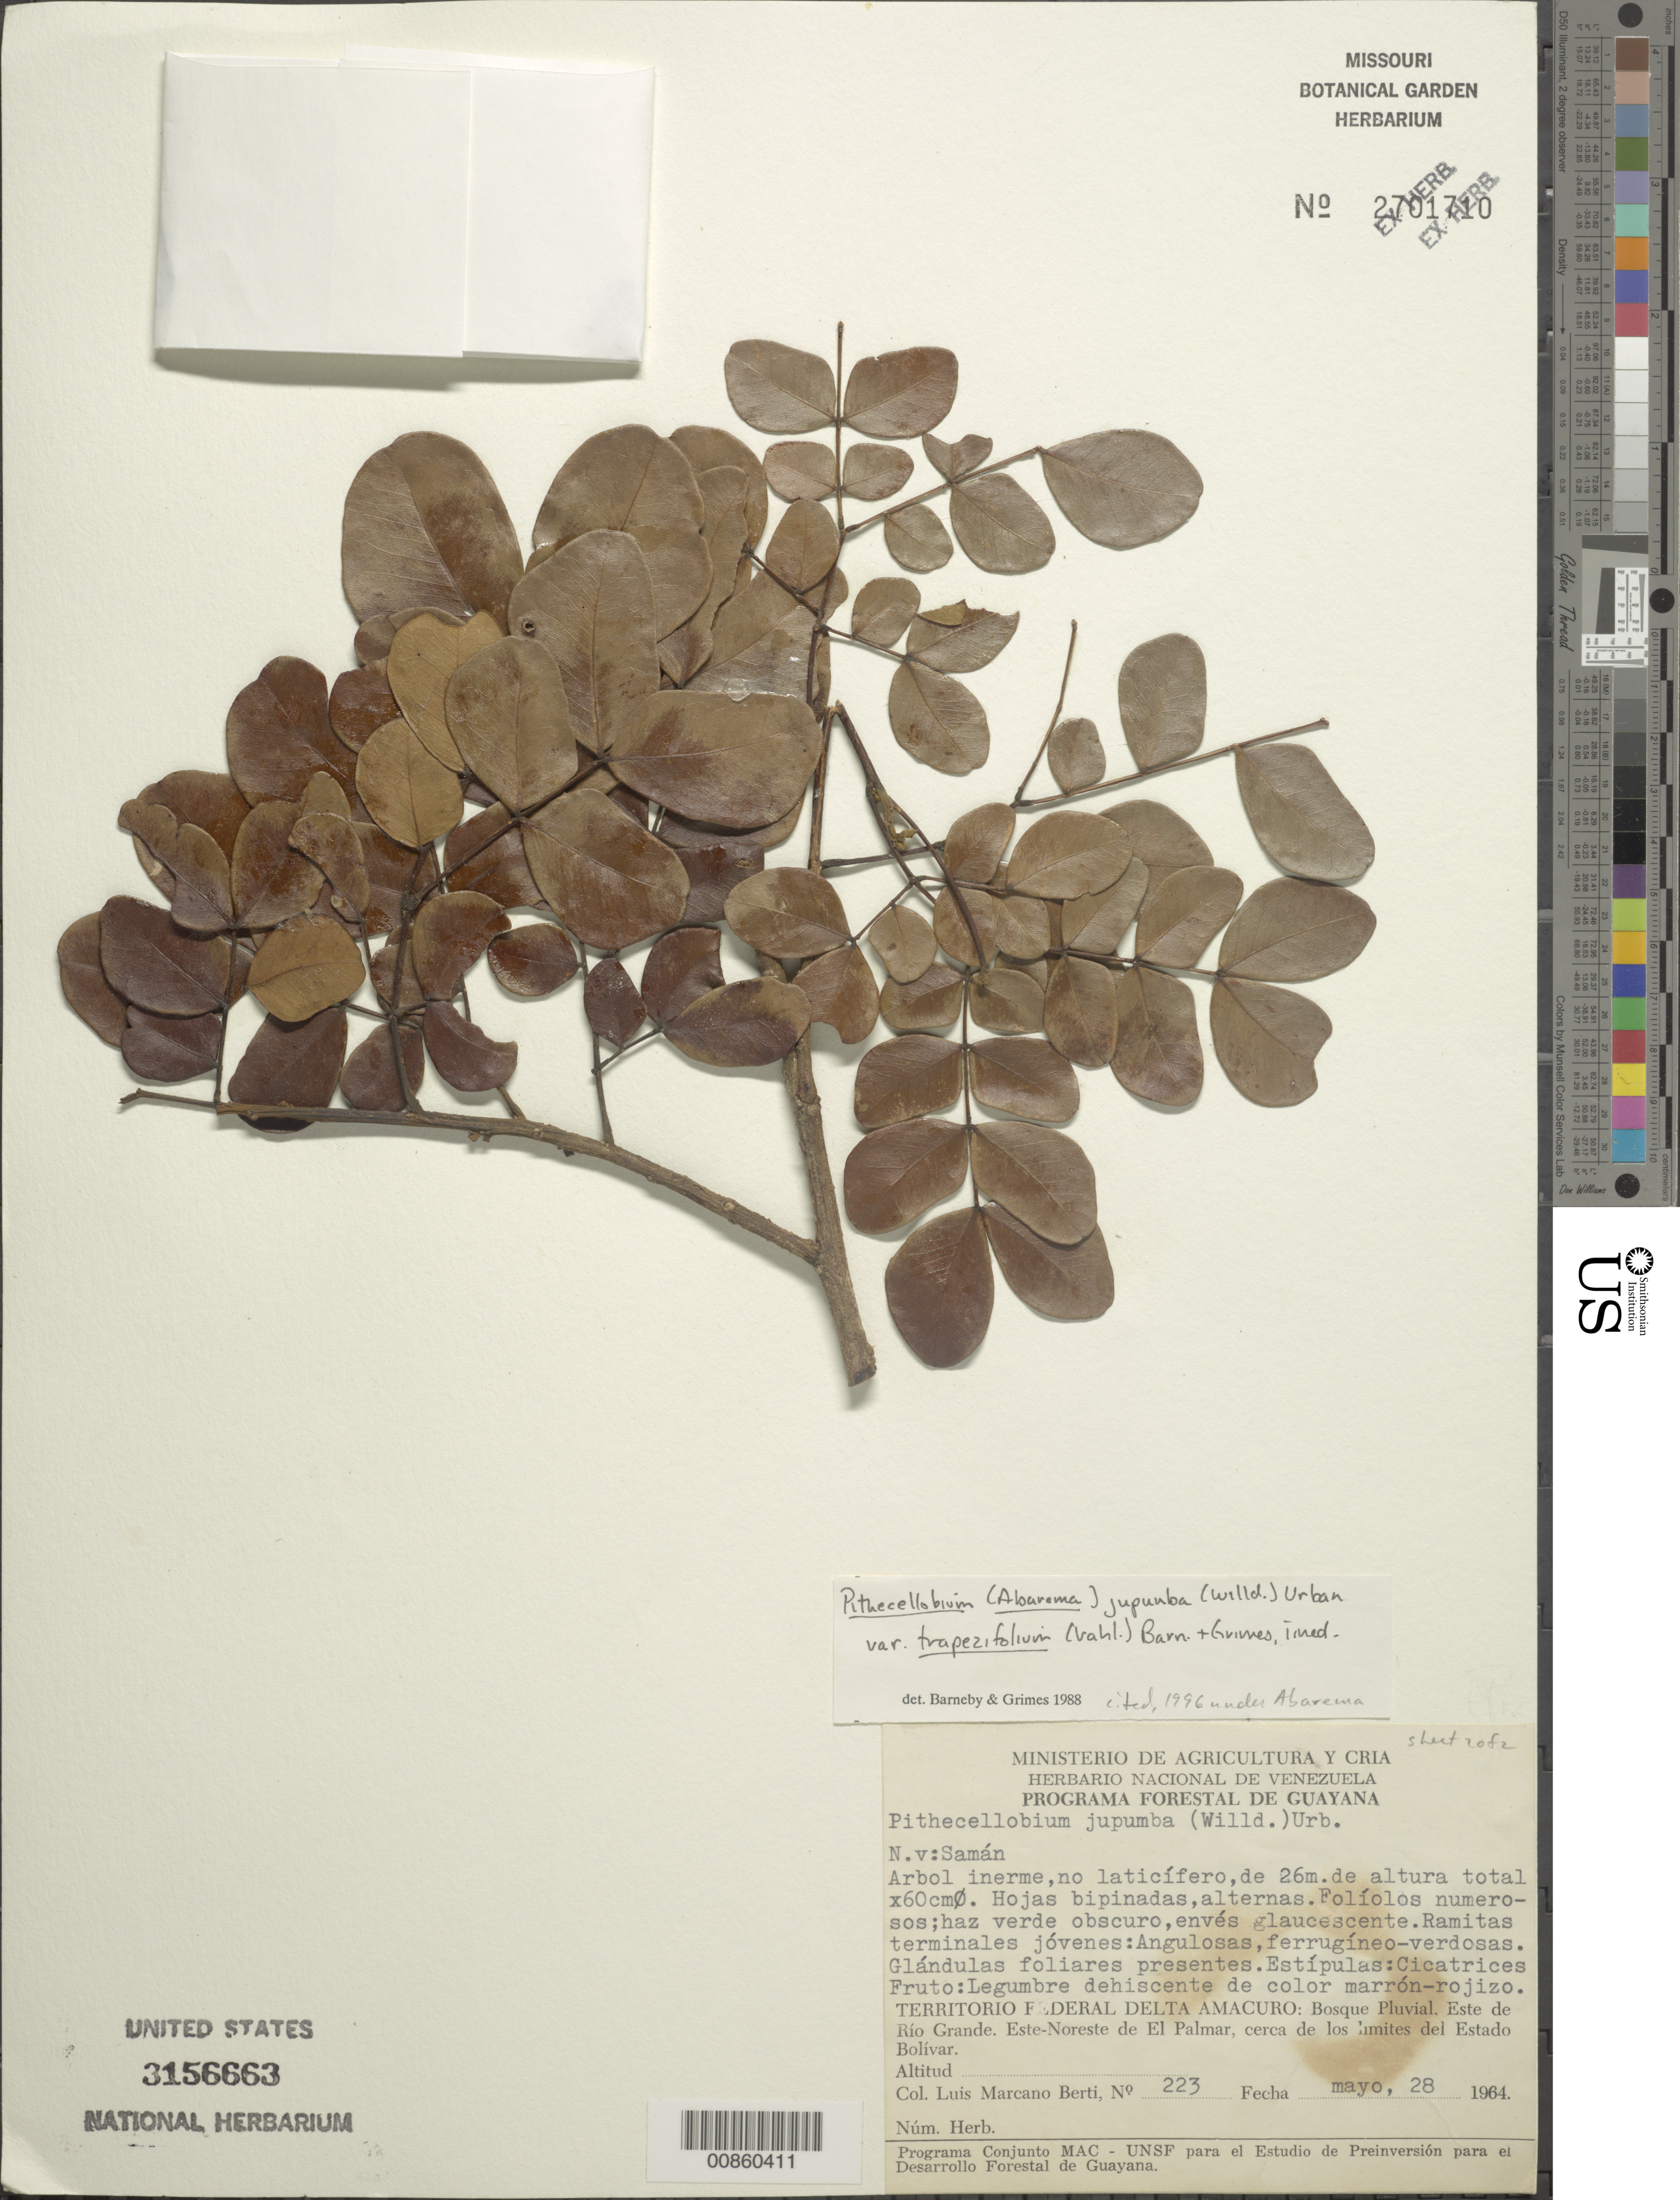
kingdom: Plantae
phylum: Tracheophyta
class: Magnoliopsida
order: Fabales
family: Fabaceae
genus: Jupunba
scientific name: Jupunba trapezifolia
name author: (Vahl) Moldenke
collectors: L. Marcano-Berti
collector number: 223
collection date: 1964-05-28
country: Venezuela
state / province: Bolivar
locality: Territorio Federal Delta Amacuro, Bosque Pluvial, Este de Rio Grande, Este-Noreste de El Palmar, cerca de los limites del estado Bolivar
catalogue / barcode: US 3156663